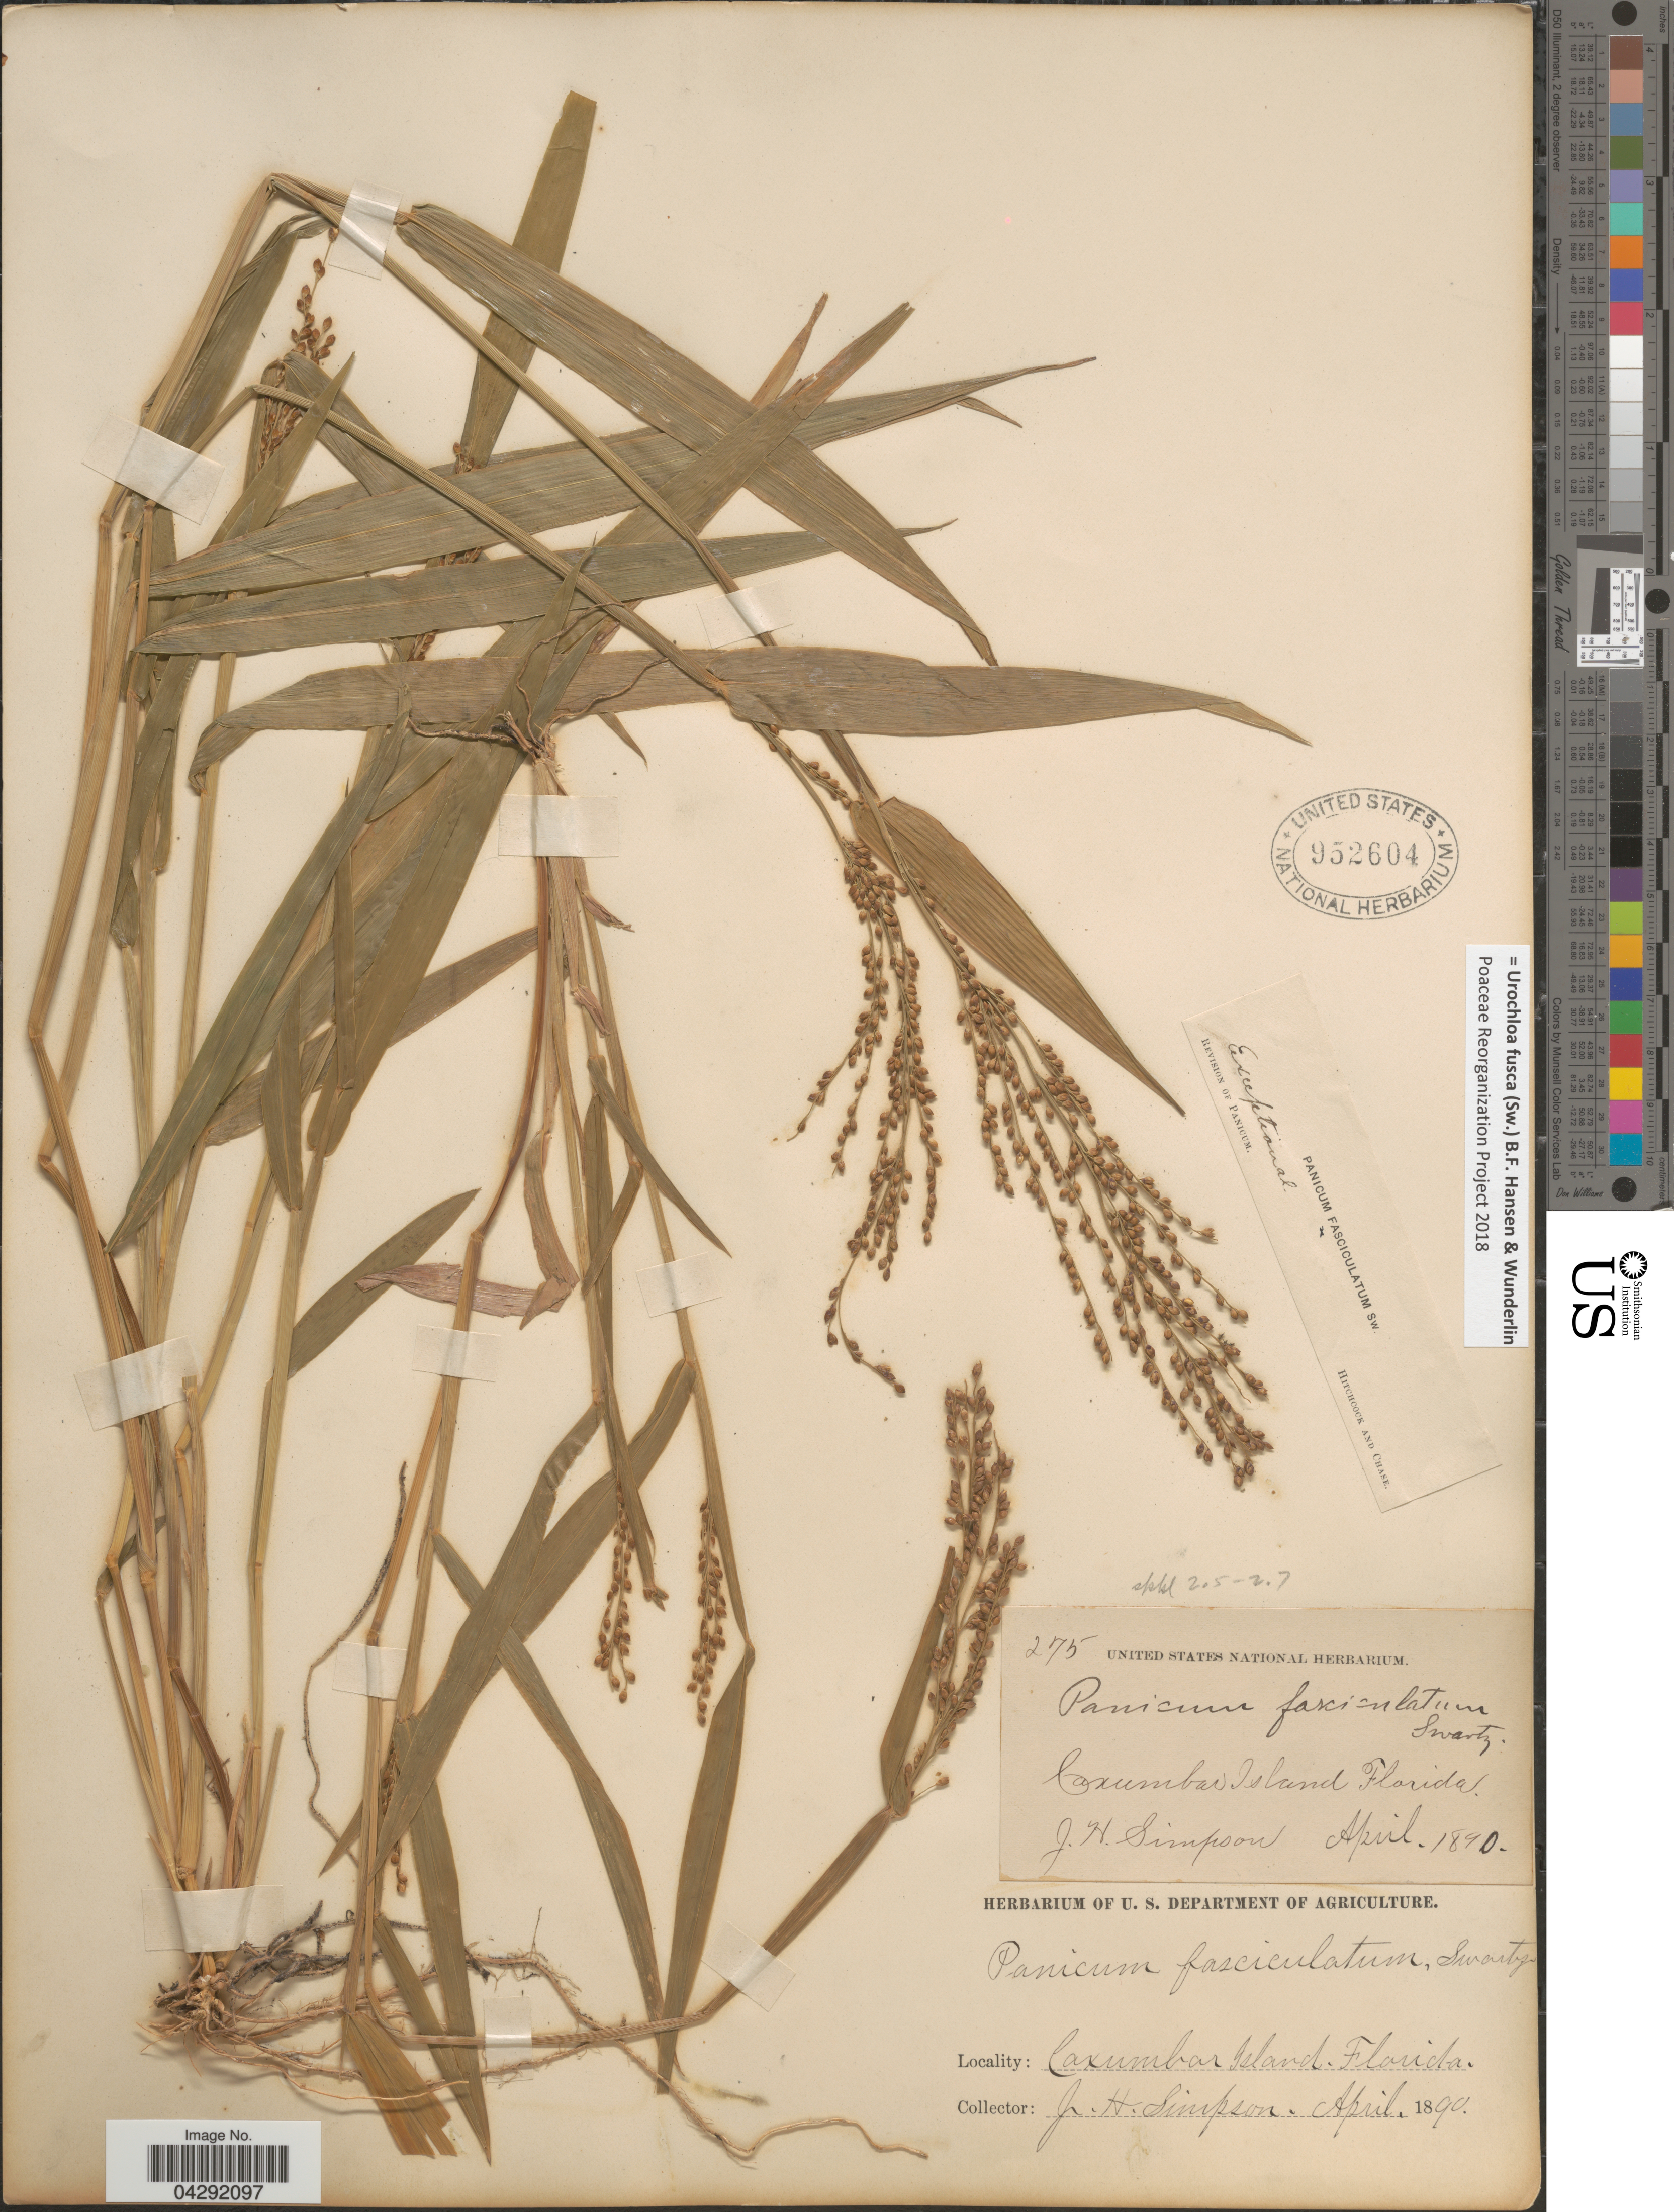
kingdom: Plantae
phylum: Tracheophyta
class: Liliopsida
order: Poales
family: Poaceae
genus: Urochloa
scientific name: Urochloa fusca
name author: (Sw.) B.F. Hansen & Wunderlin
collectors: J. H. Simpson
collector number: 275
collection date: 1890-04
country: United States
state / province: Florida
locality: Caxumbar Island.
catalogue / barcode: US 952604